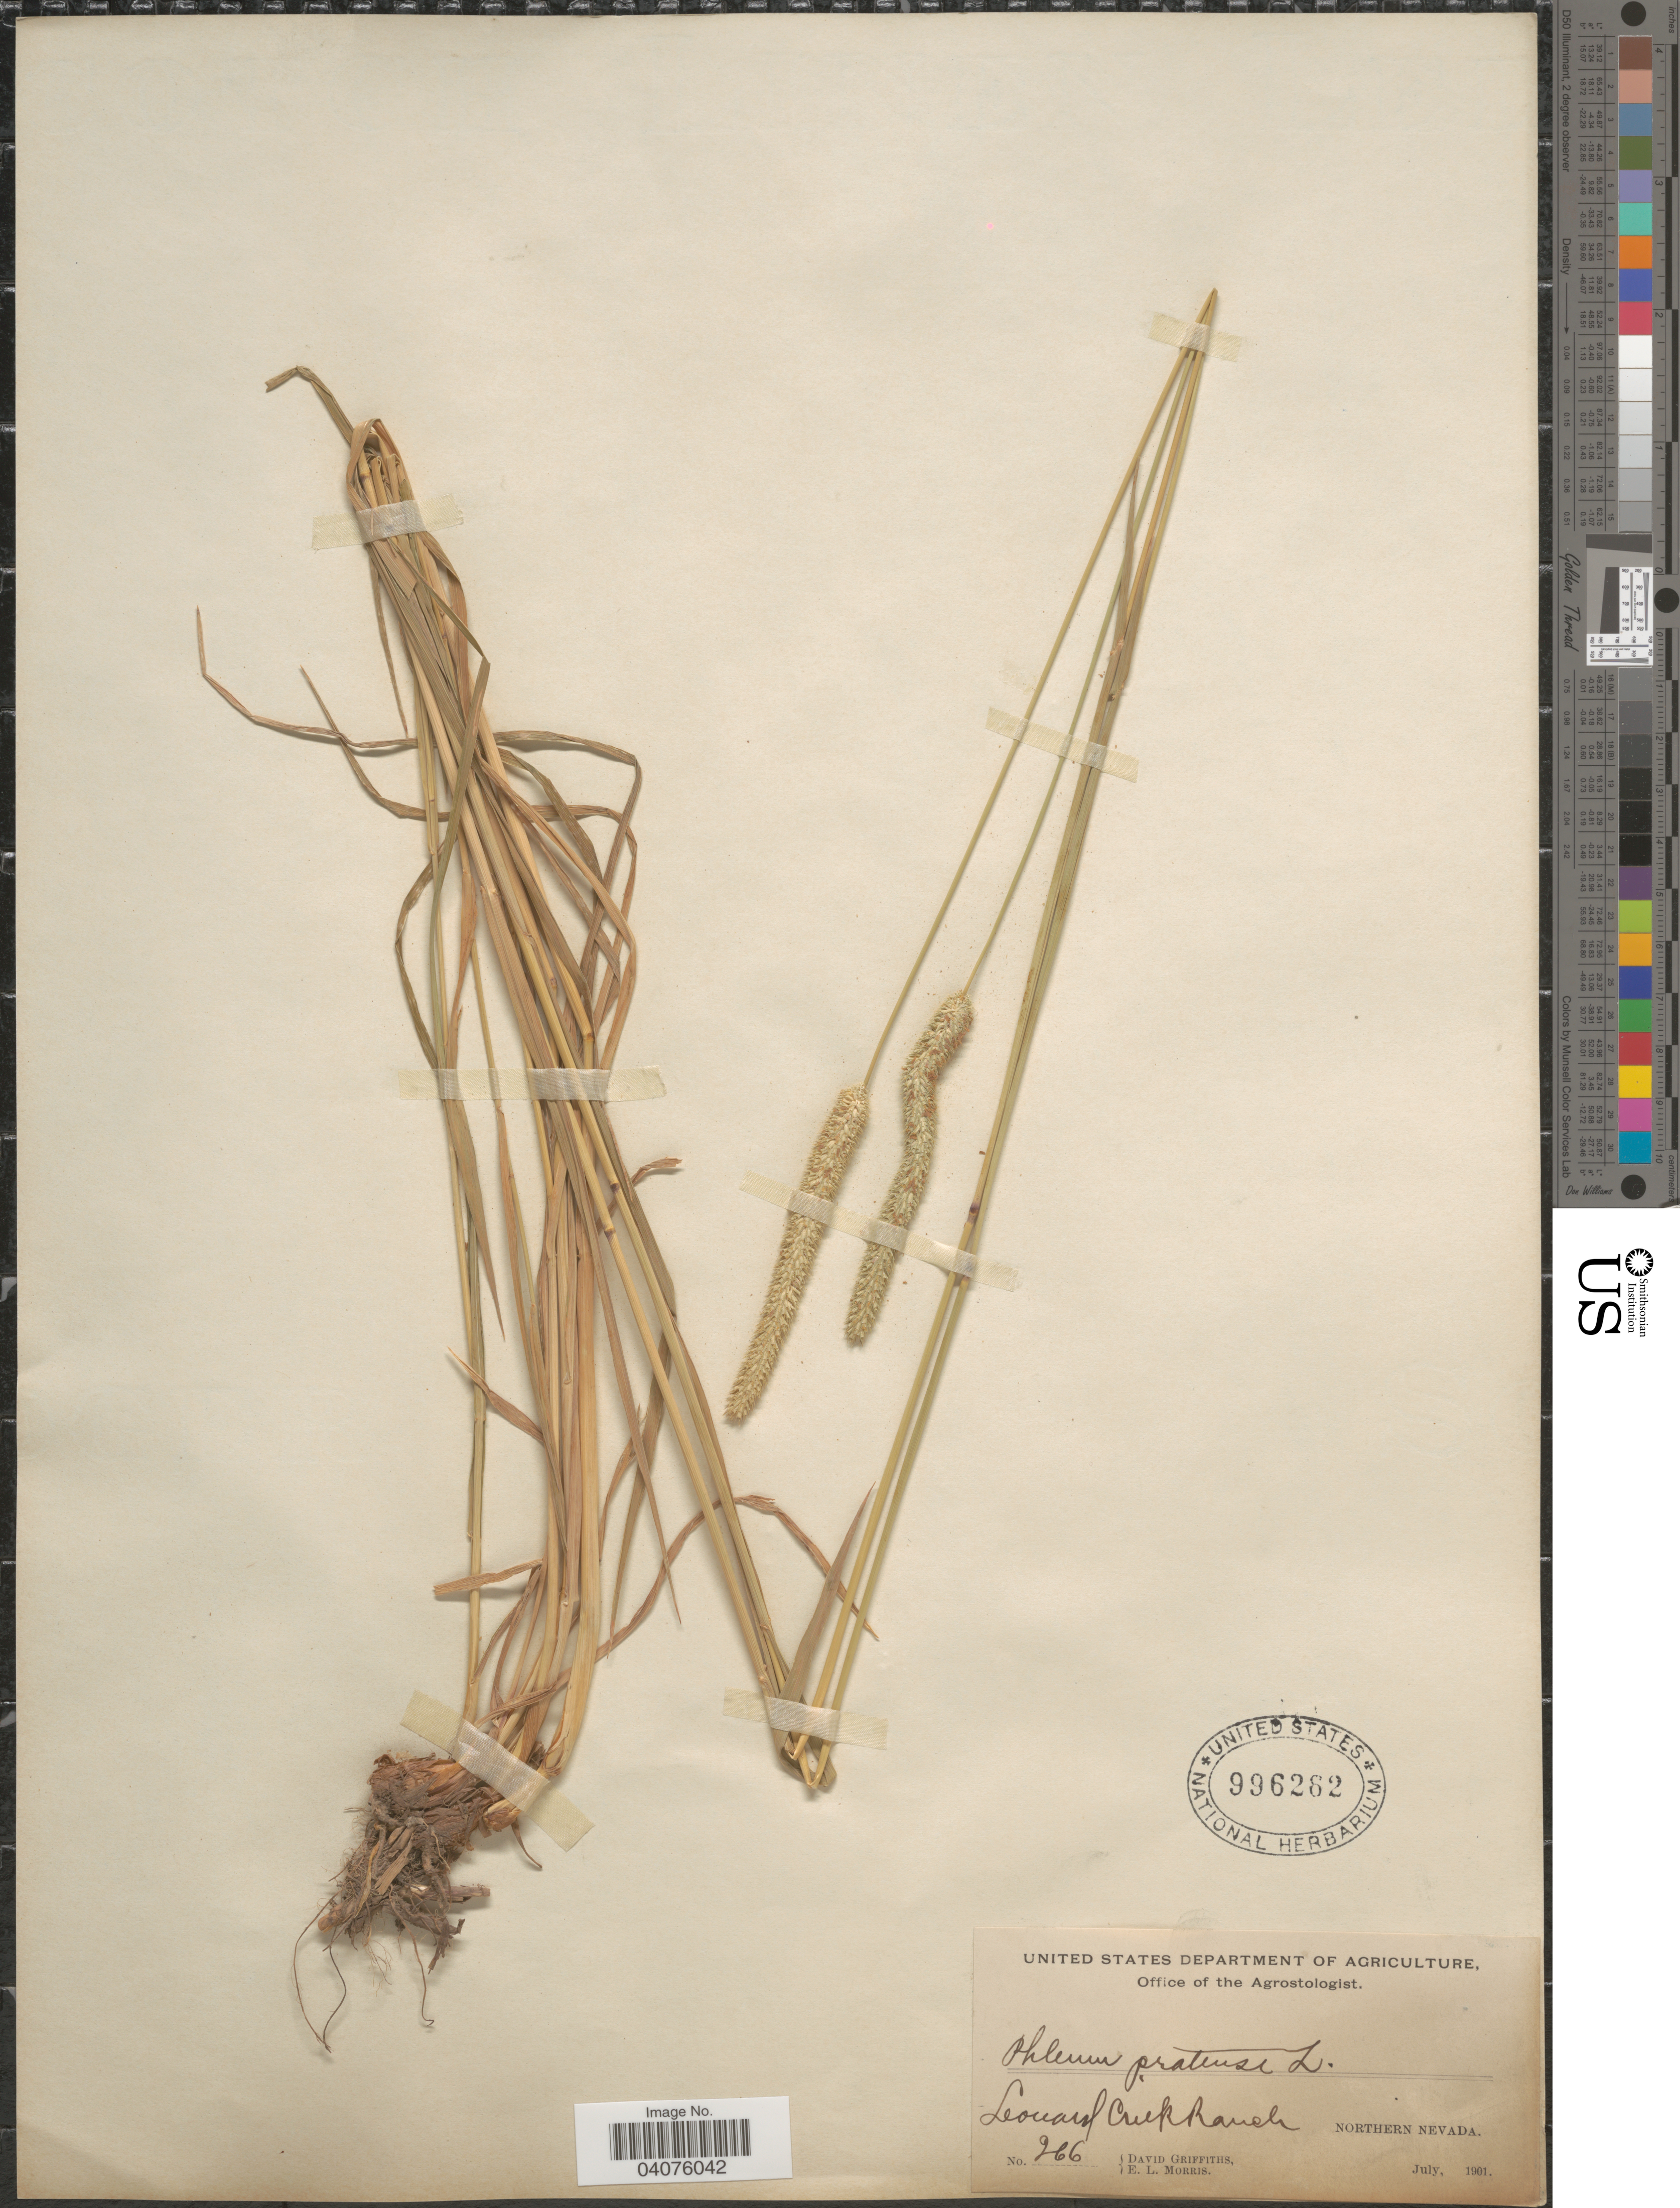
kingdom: Plantae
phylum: Tracheophyta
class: Liliopsida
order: Poales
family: Poaceae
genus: Phleum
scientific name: Phleum pratense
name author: L.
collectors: D. Griffiths & E. Morris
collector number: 266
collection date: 1901-07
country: United States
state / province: Nevada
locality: Leonard Creek Ranch. Northern Nevada.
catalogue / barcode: US 996262